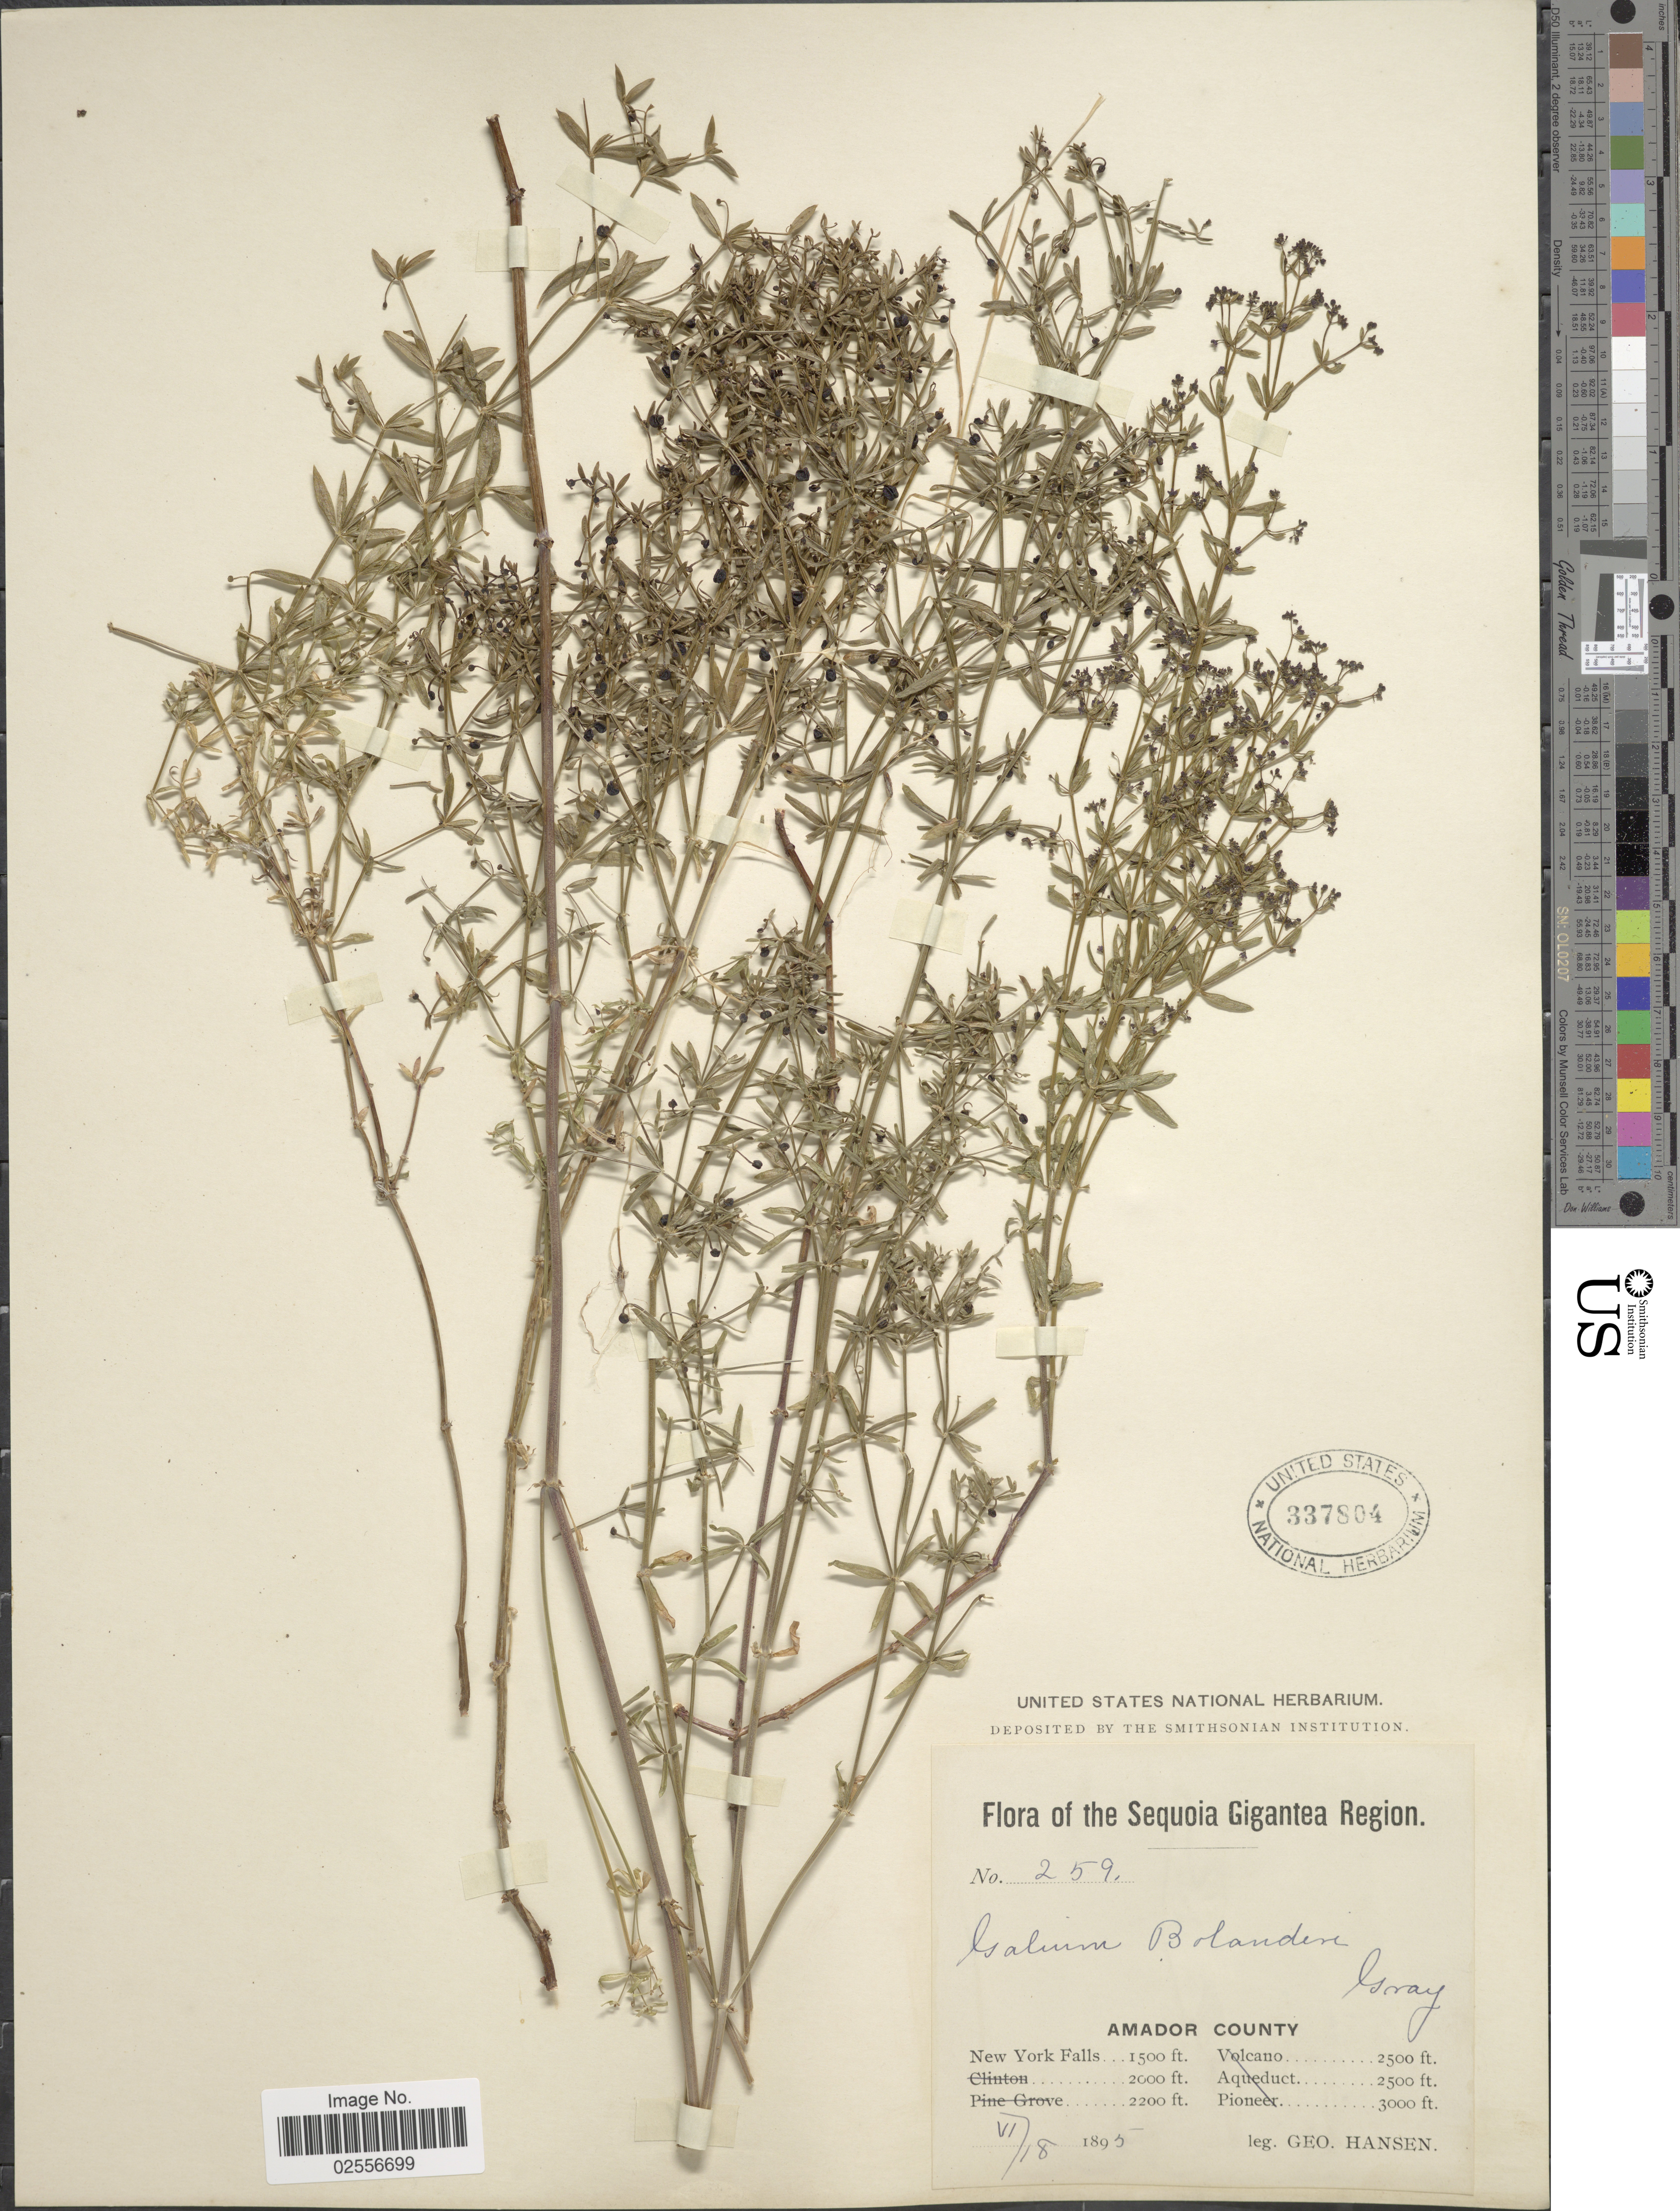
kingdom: Plantae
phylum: Tracheophyta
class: Magnoliopsida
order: Gentianales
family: Rubiaceae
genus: Galium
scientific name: Galium bolanderi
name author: A. Gray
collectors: G. Hansen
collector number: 259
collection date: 1895-06-18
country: United States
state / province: California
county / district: Amador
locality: Sequoia Gigantea Region. Amador County. New York Falls.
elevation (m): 457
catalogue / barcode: US 337804